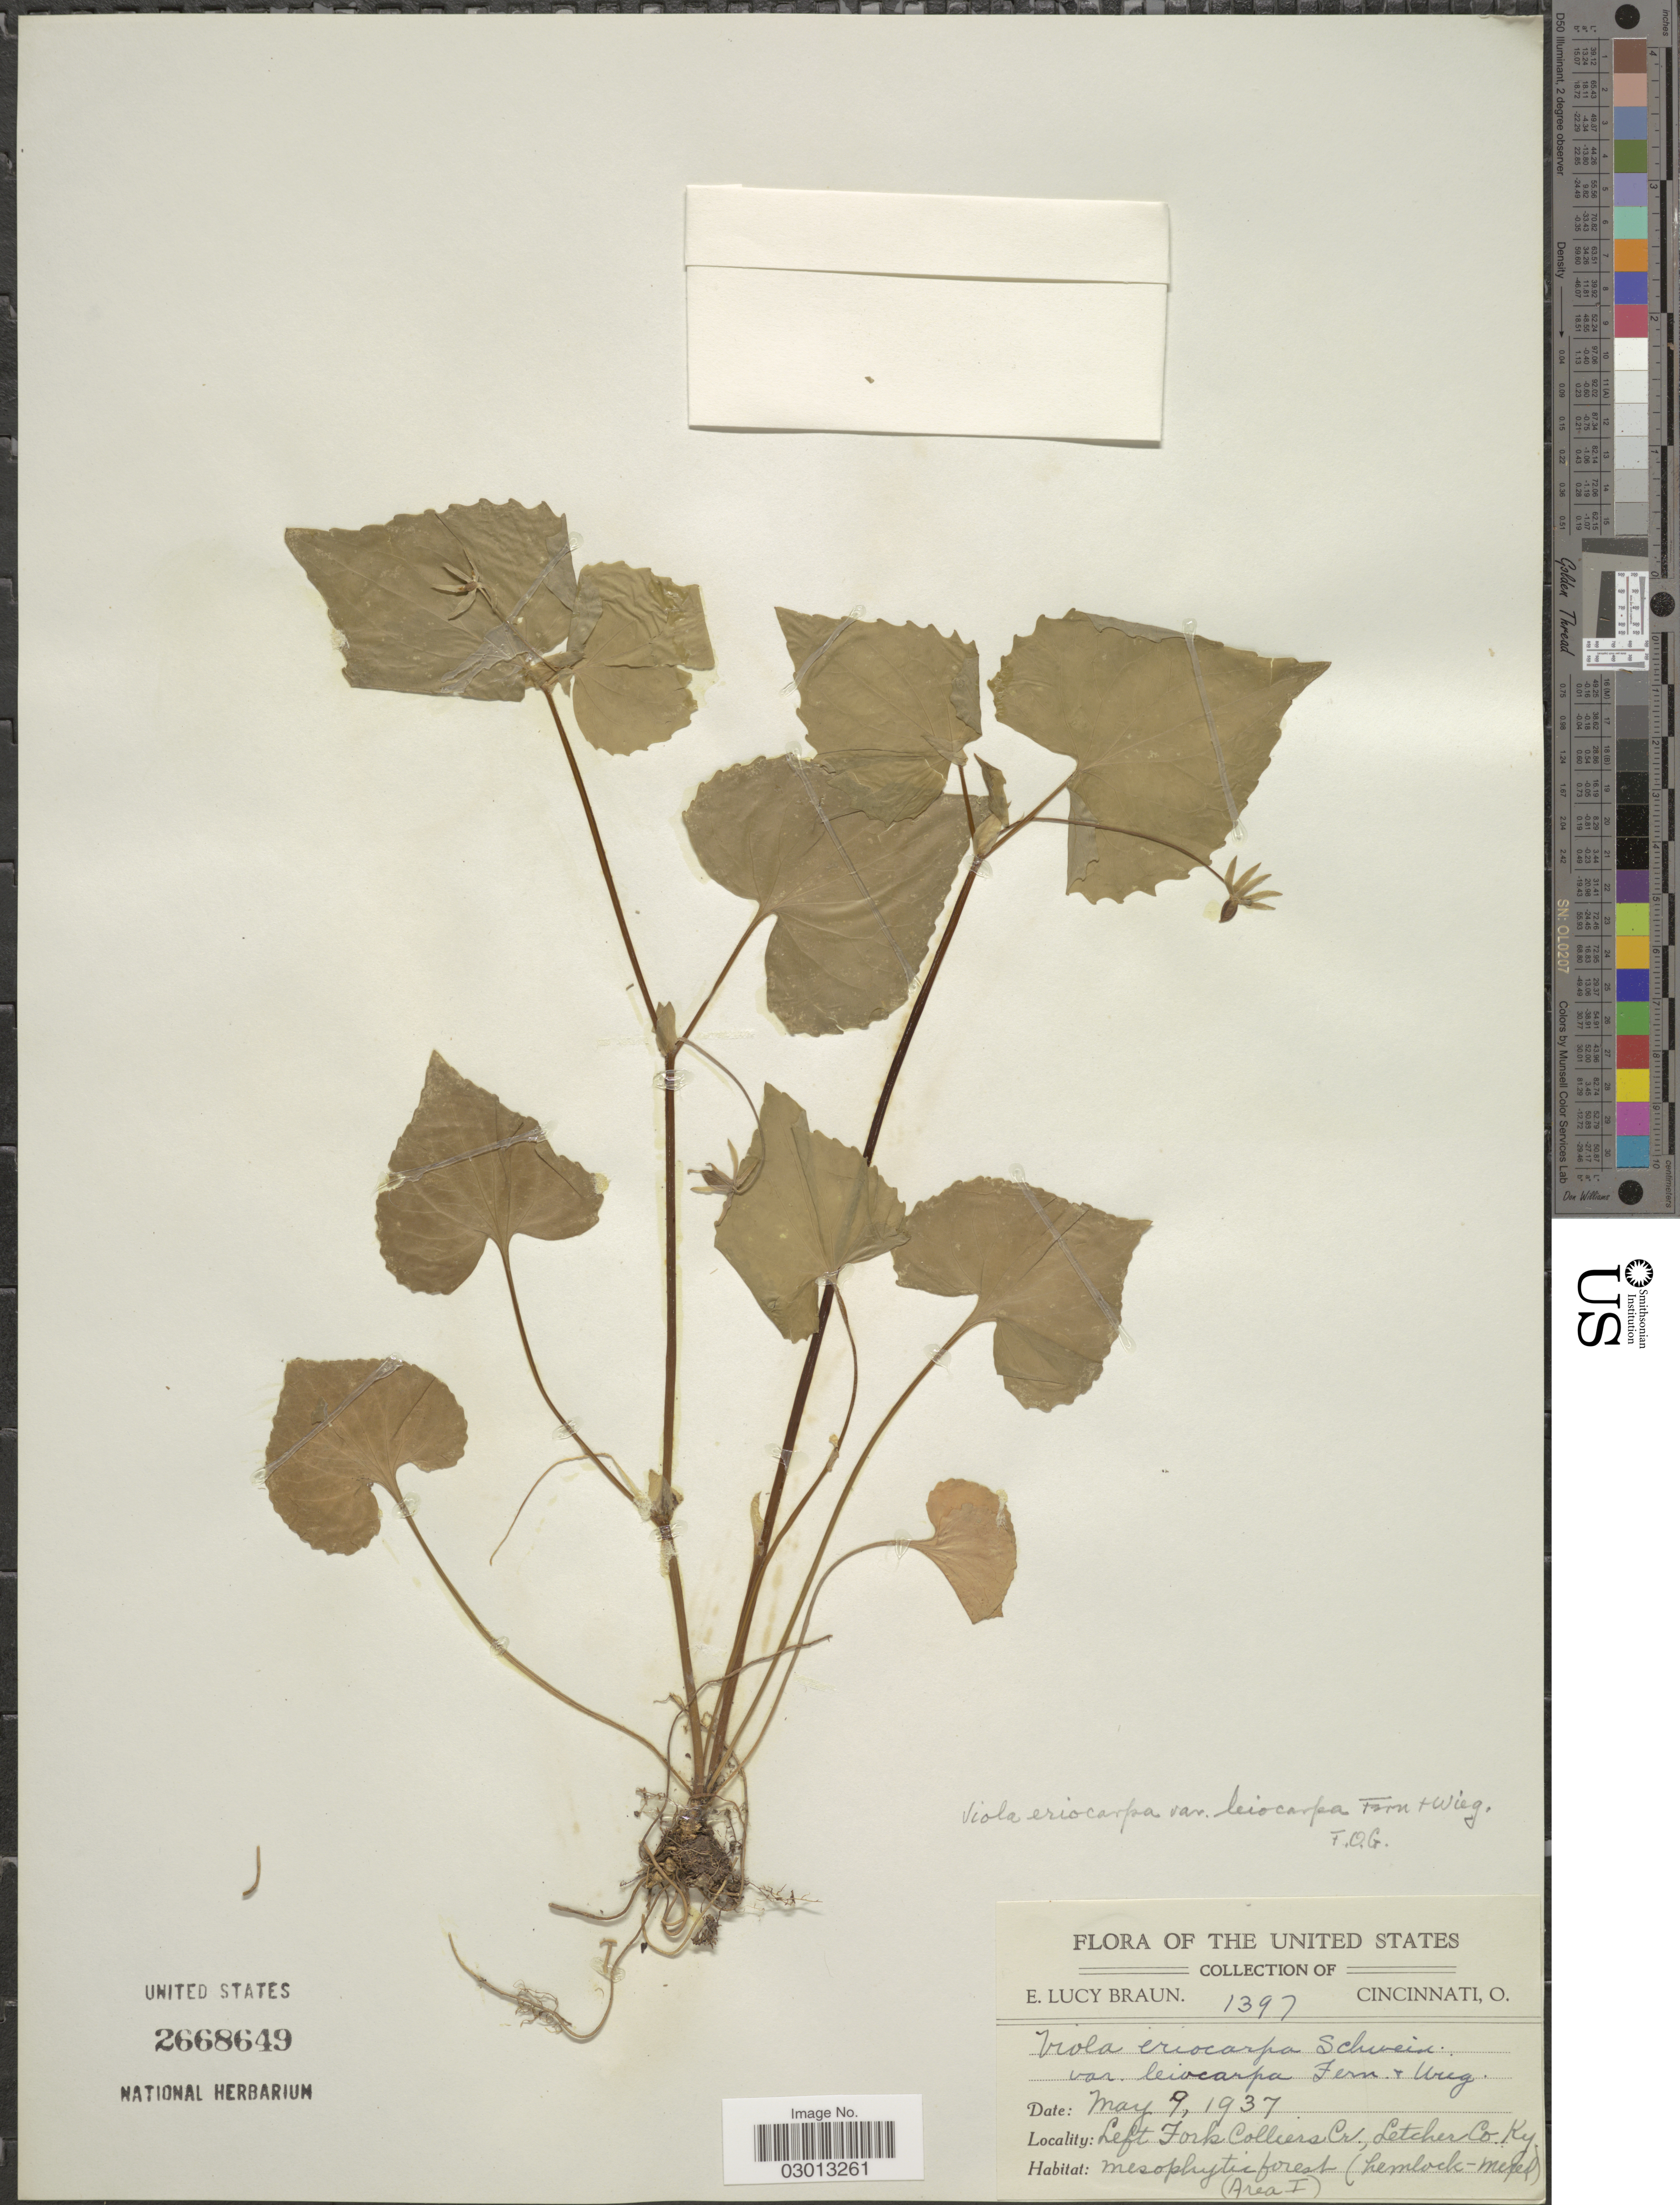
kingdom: Plantae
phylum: Tracheophyta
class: Magnoliopsida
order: Malpighiales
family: Violaceae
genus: Viola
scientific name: Viola pensylvanica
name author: Michx.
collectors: E. L. Braun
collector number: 1397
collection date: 1937-05-09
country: United States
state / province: Kentucky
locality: Left Fork Colliers Cr., Letcher Co.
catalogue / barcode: US 2668649